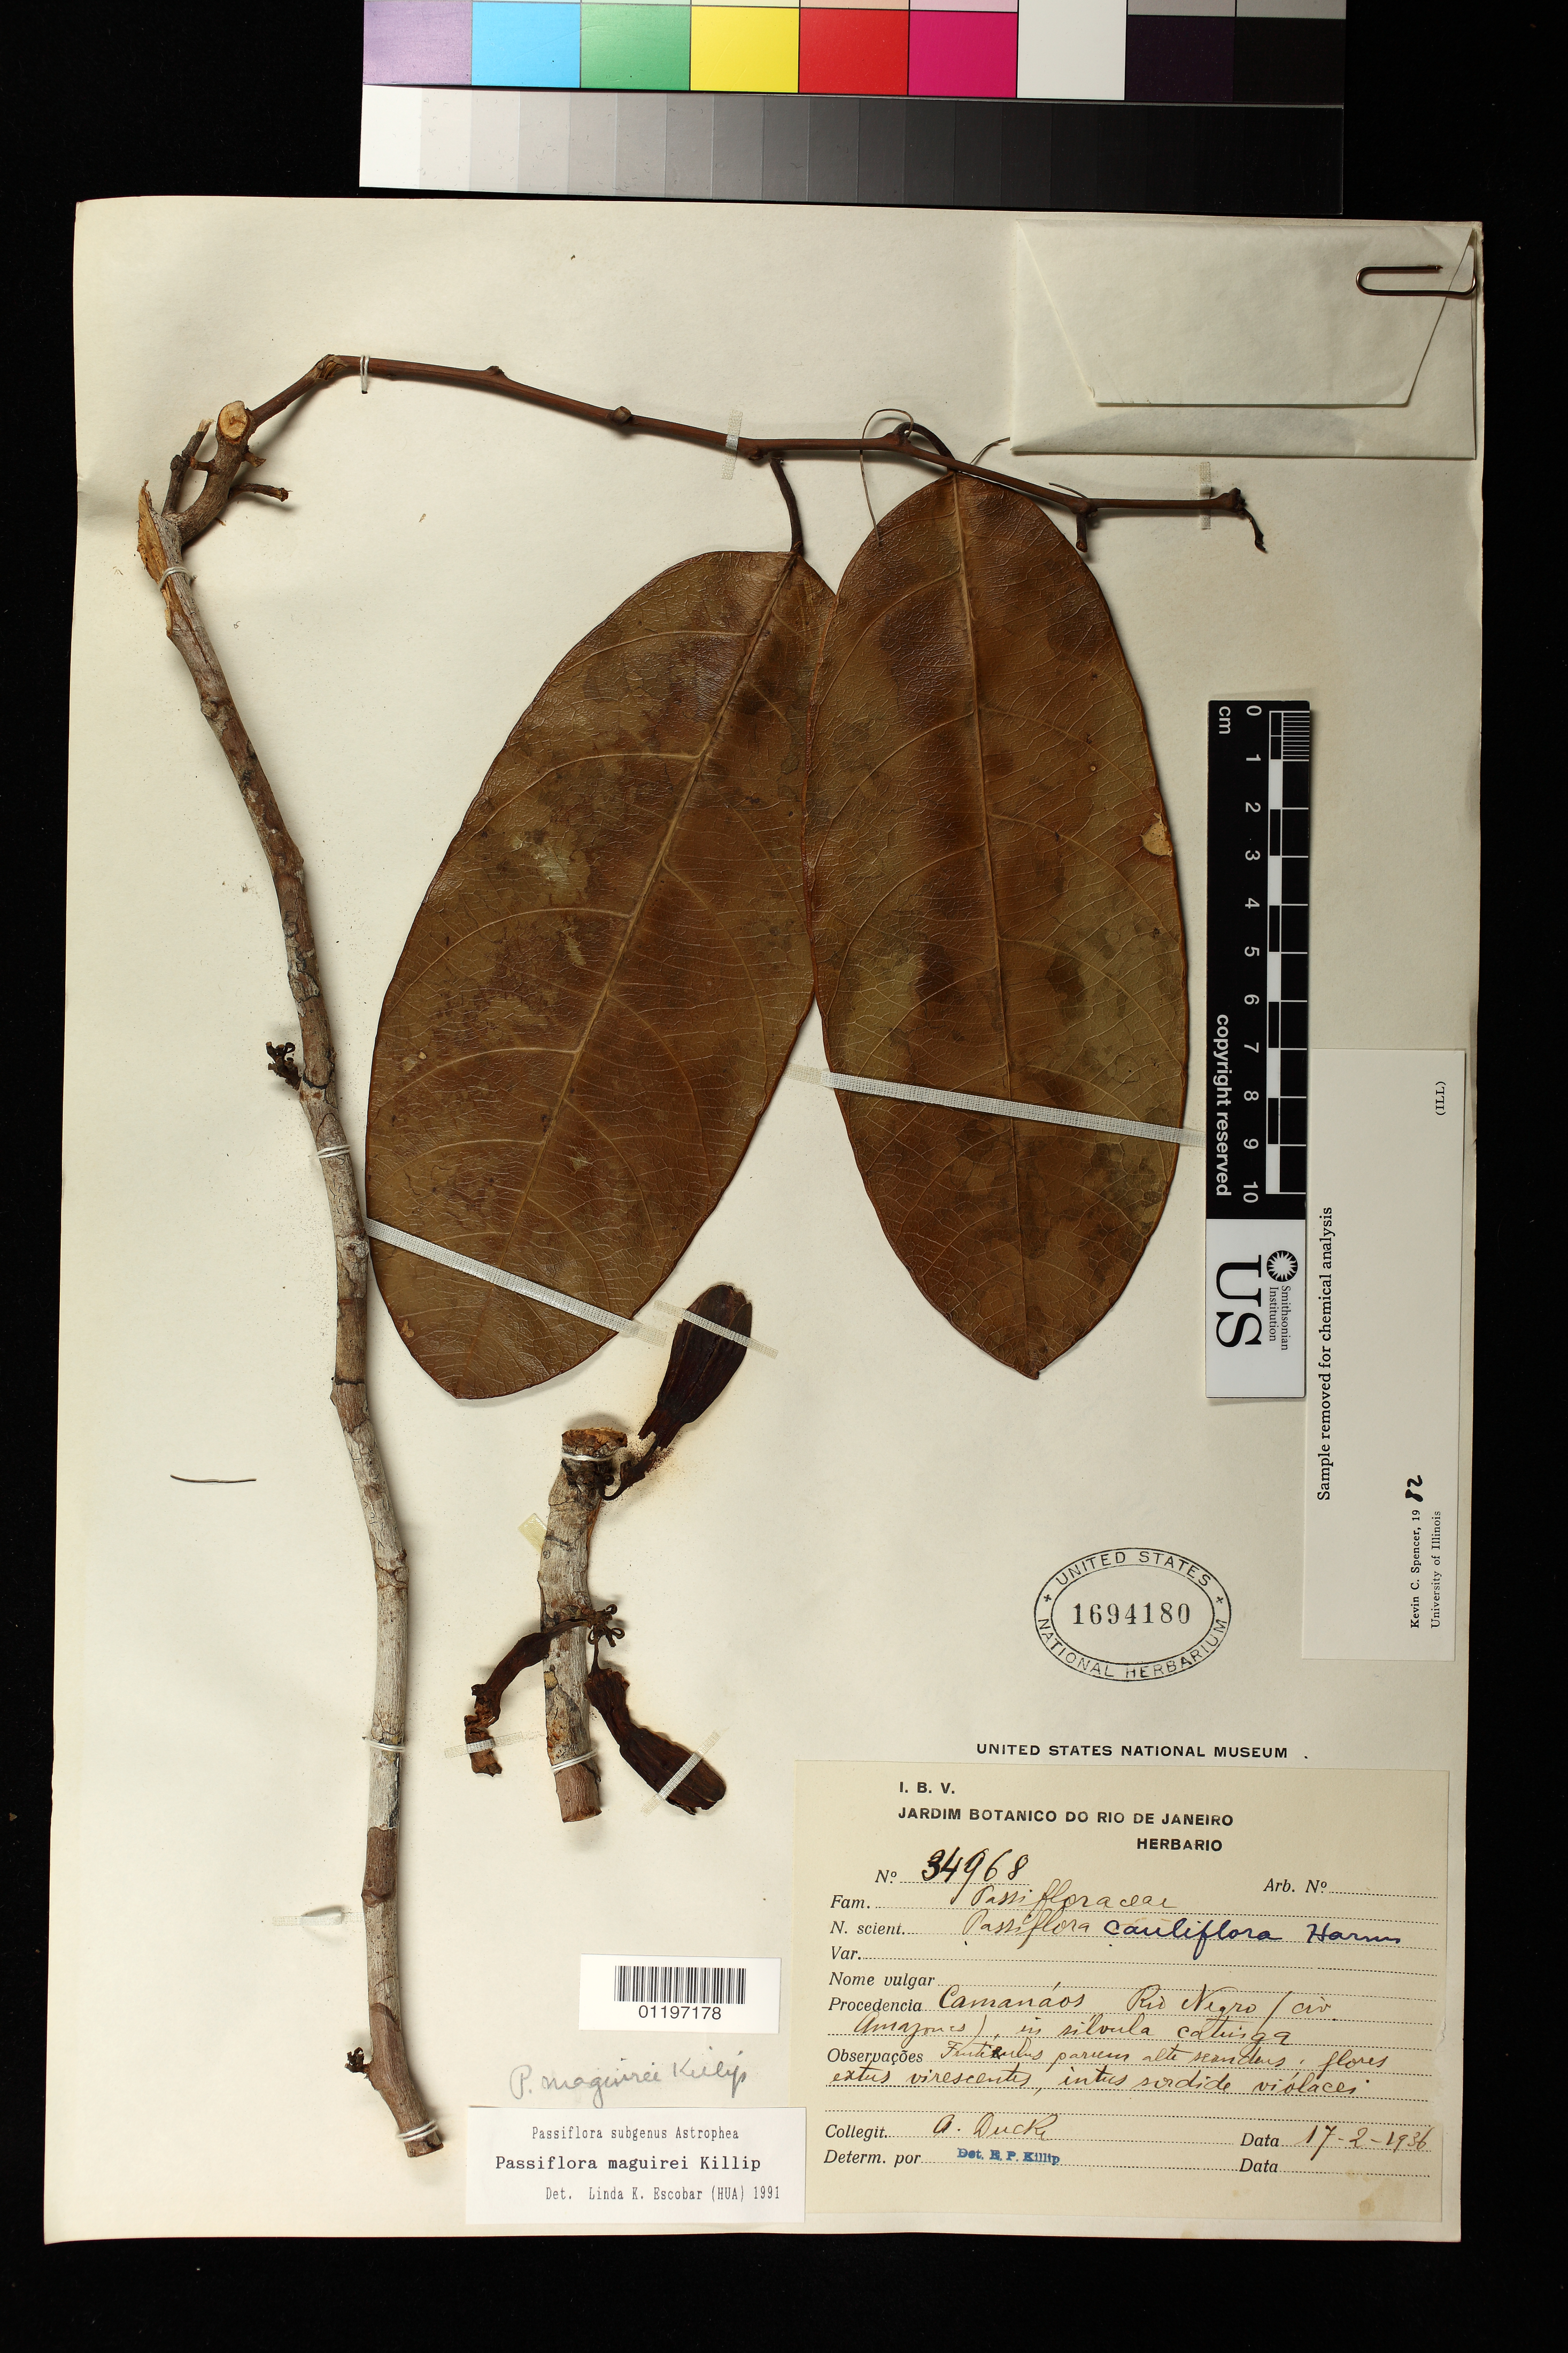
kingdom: Plantae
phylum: Tracheophyta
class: Magnoliopsida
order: Malpighiales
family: Passifloraceae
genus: Passiflora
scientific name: Passiflora maguirei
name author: Killip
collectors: A. Ducke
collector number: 34968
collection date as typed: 17 Feb 1936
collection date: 1936-02-17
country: Brazil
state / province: Amazonas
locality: Camanáos Rio Negro (civ. Amazones), in silvula catinga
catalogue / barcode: US 1694180